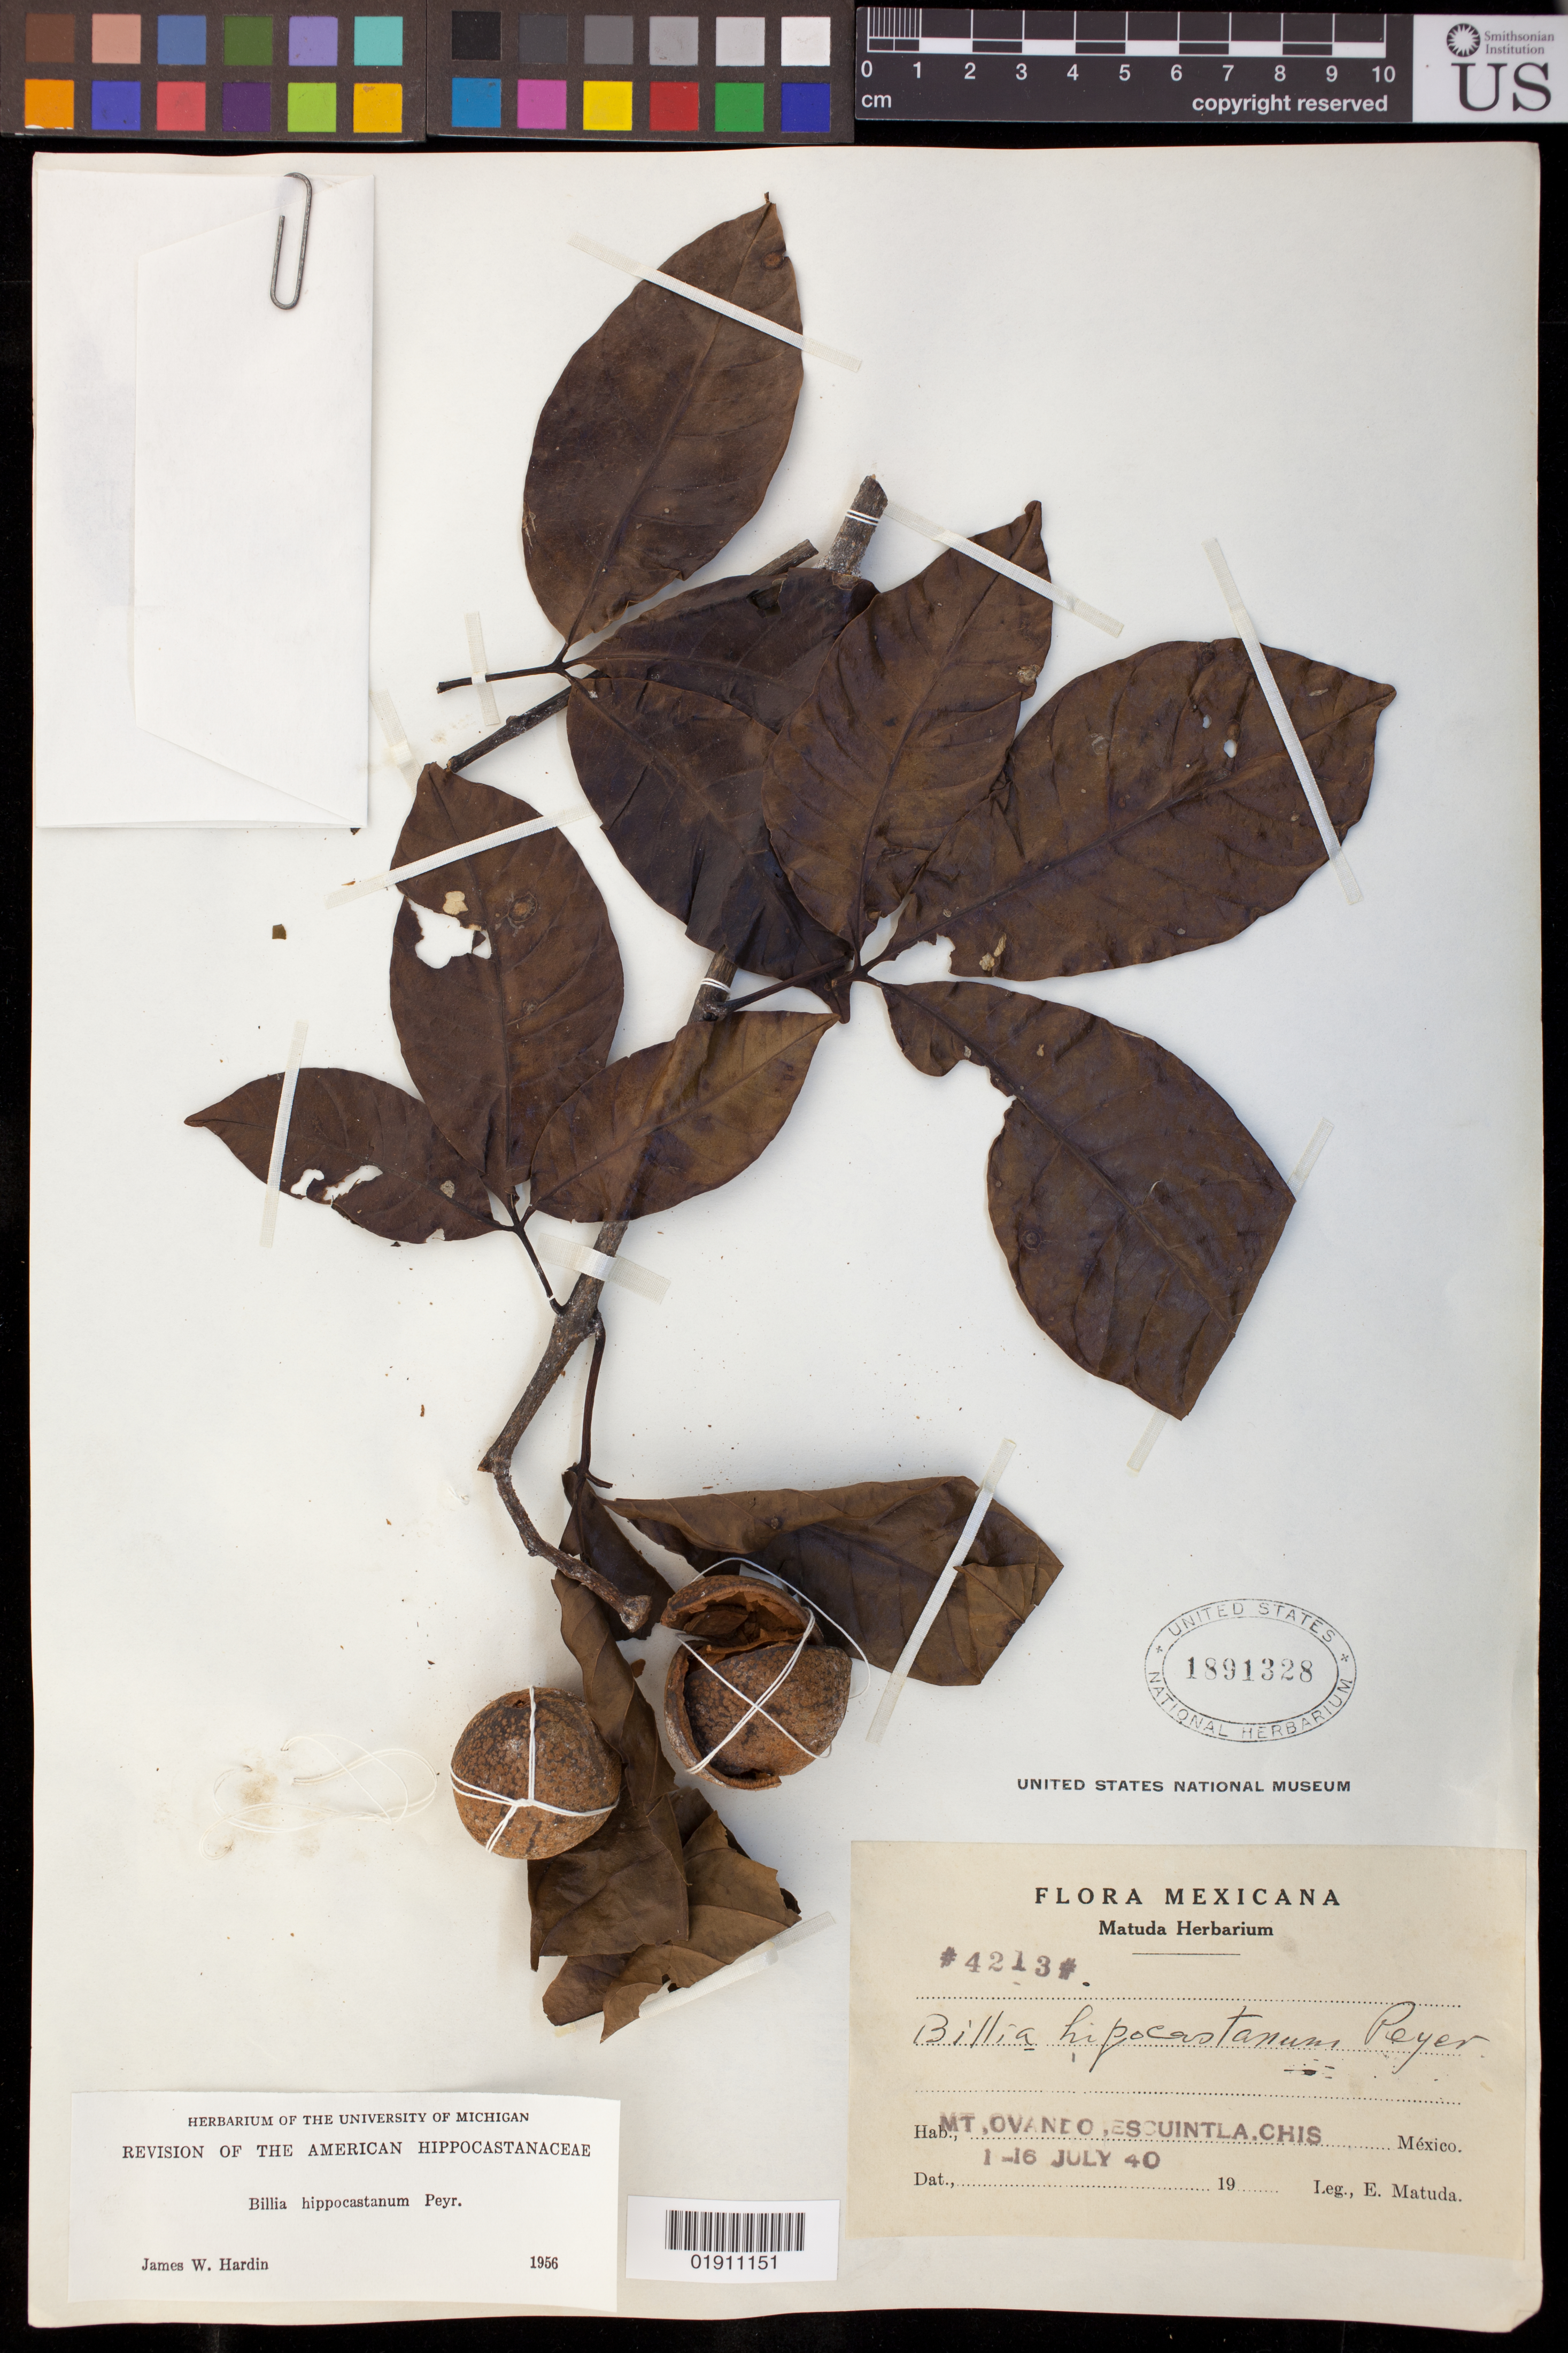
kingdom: Plantae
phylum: Tracheophyta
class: Magnoliopsida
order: Sapindales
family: Sapindaceae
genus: Billia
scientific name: Billia hippocastanum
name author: Peyr.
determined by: Hardin, J. W.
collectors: E. Matuda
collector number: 4213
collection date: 1940-07-01/1940-07-16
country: Mexico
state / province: Chiapas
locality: Mt, Ovando, Escuintla, Chis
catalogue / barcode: US 1891328